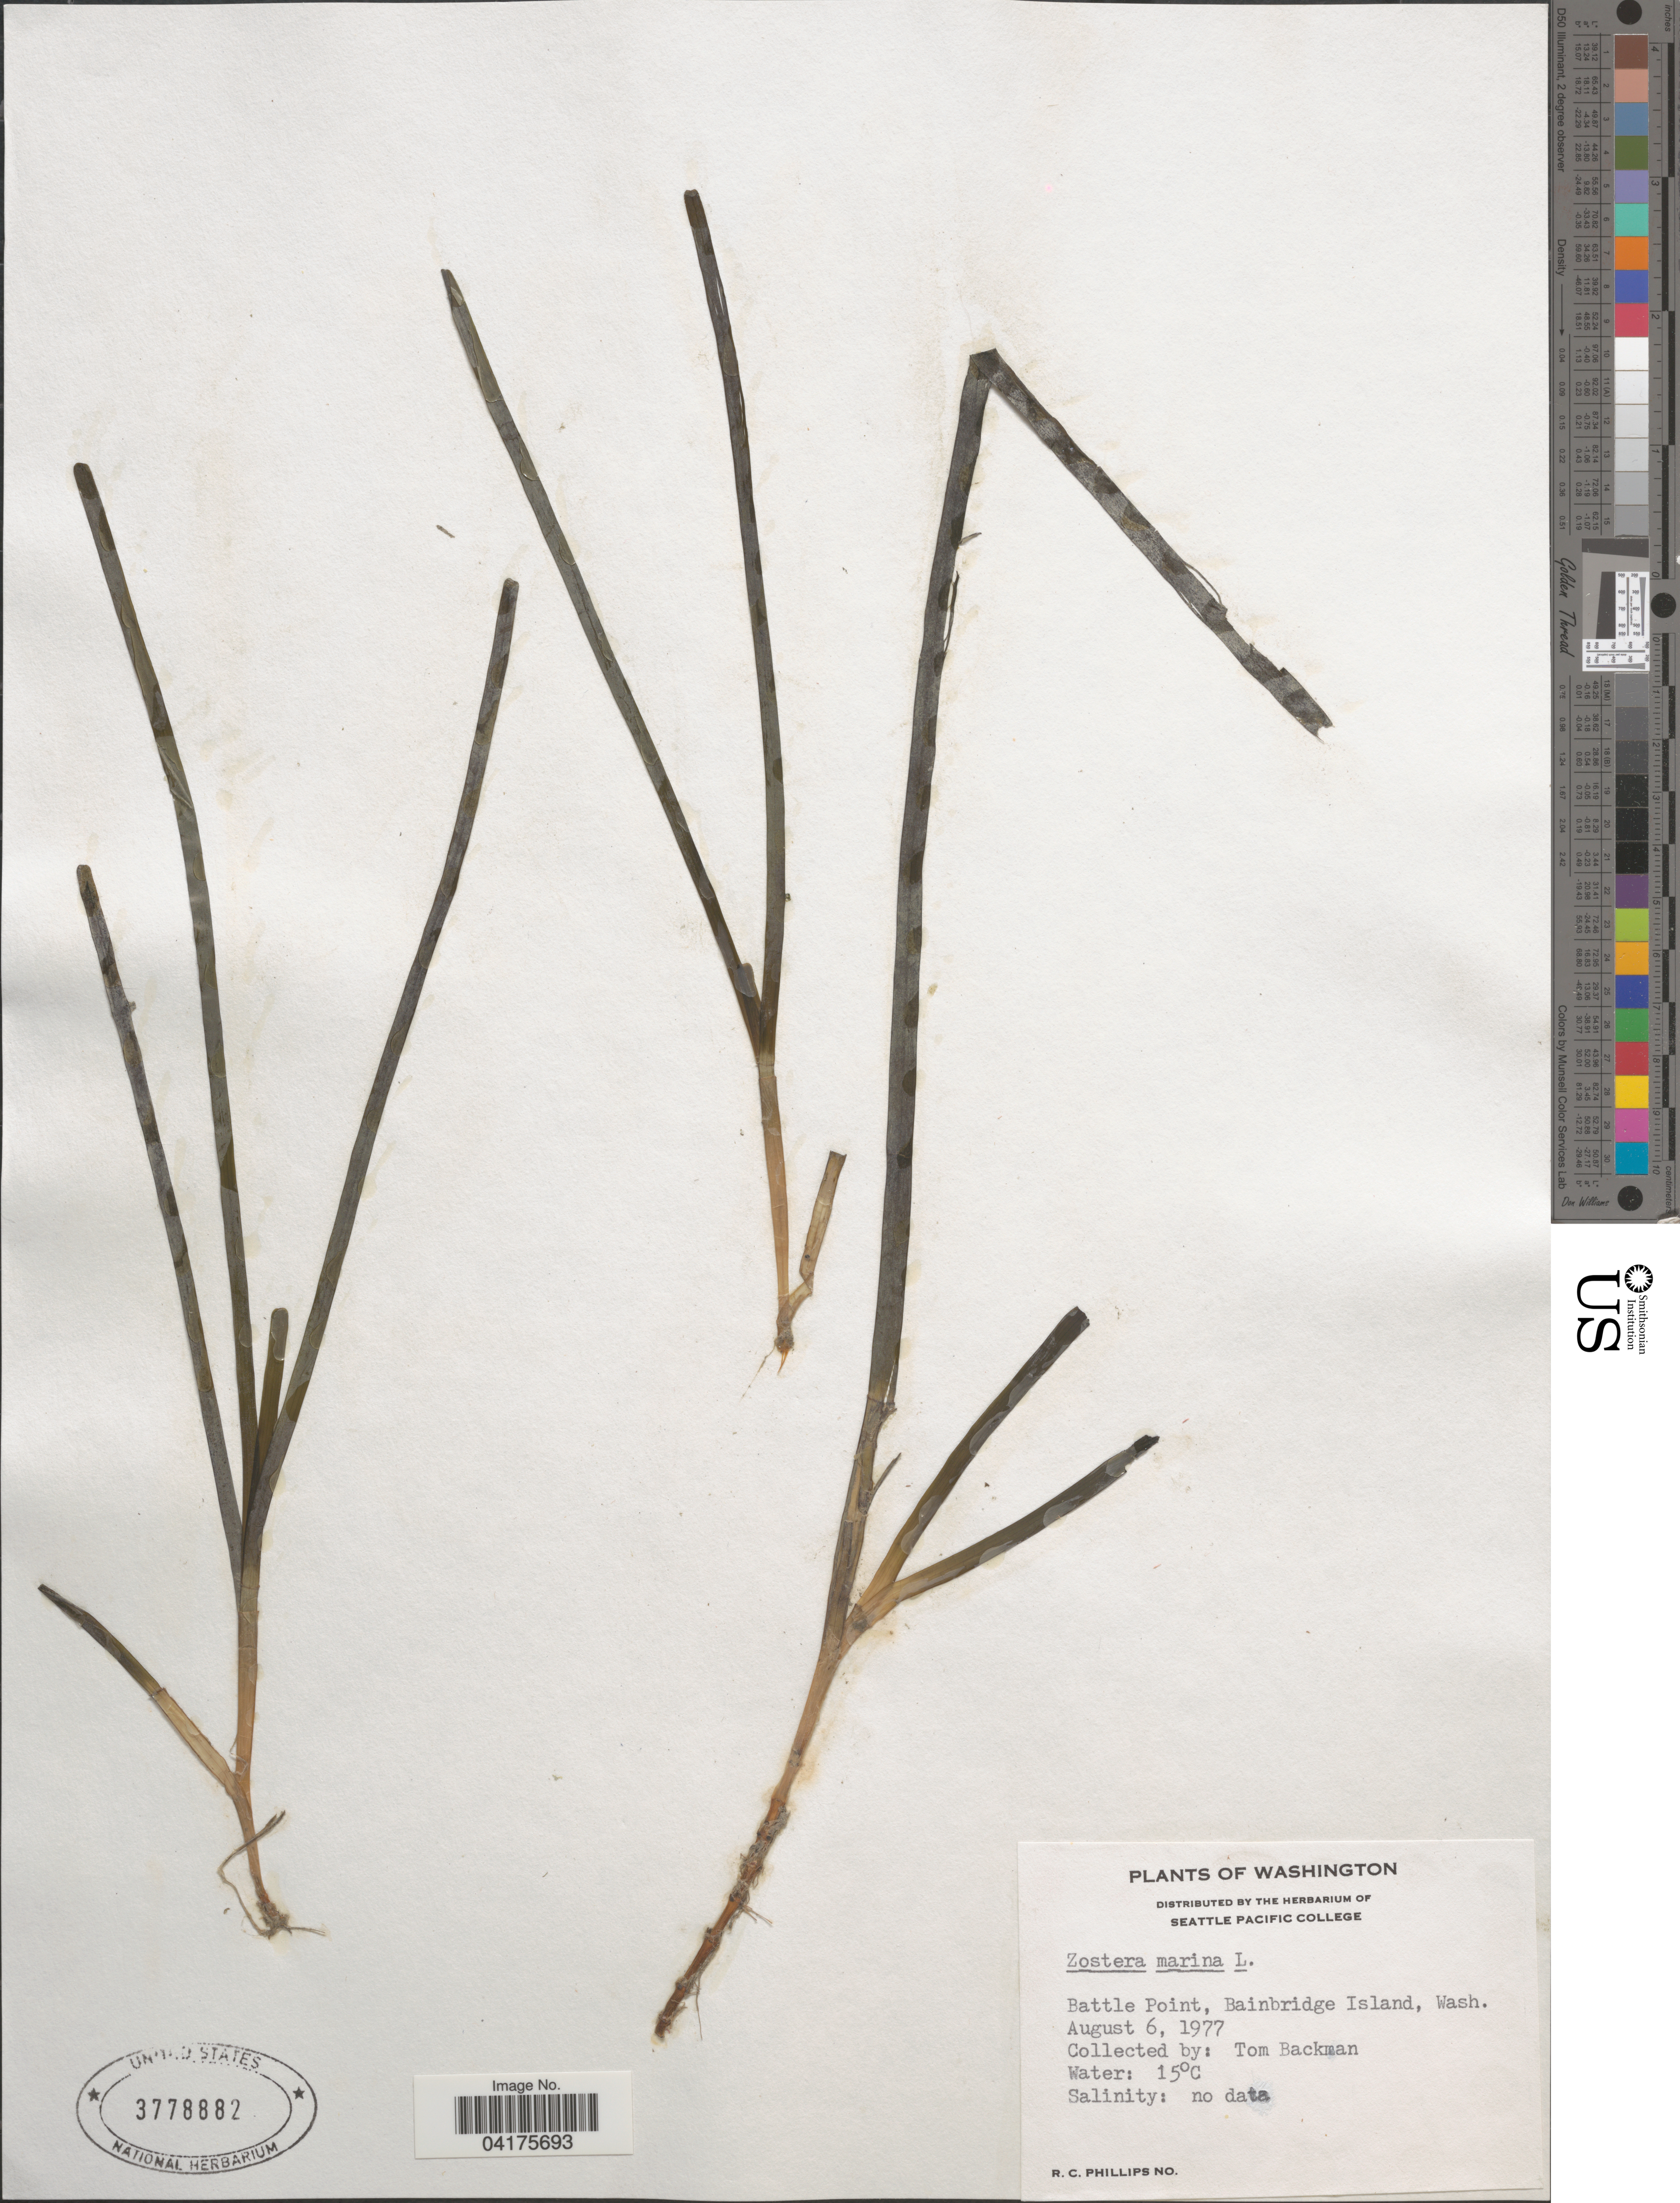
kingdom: Plantae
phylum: Tracheophyta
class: Liliopsida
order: Alismatales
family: Zosteraceae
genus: Zostera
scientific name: Zostera marina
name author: L.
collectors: T. Backman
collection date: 1977-08-06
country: United States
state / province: Washington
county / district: Kitsap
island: Bainbridge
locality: Battle Point, Bainbridge Island.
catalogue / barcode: US 3778882